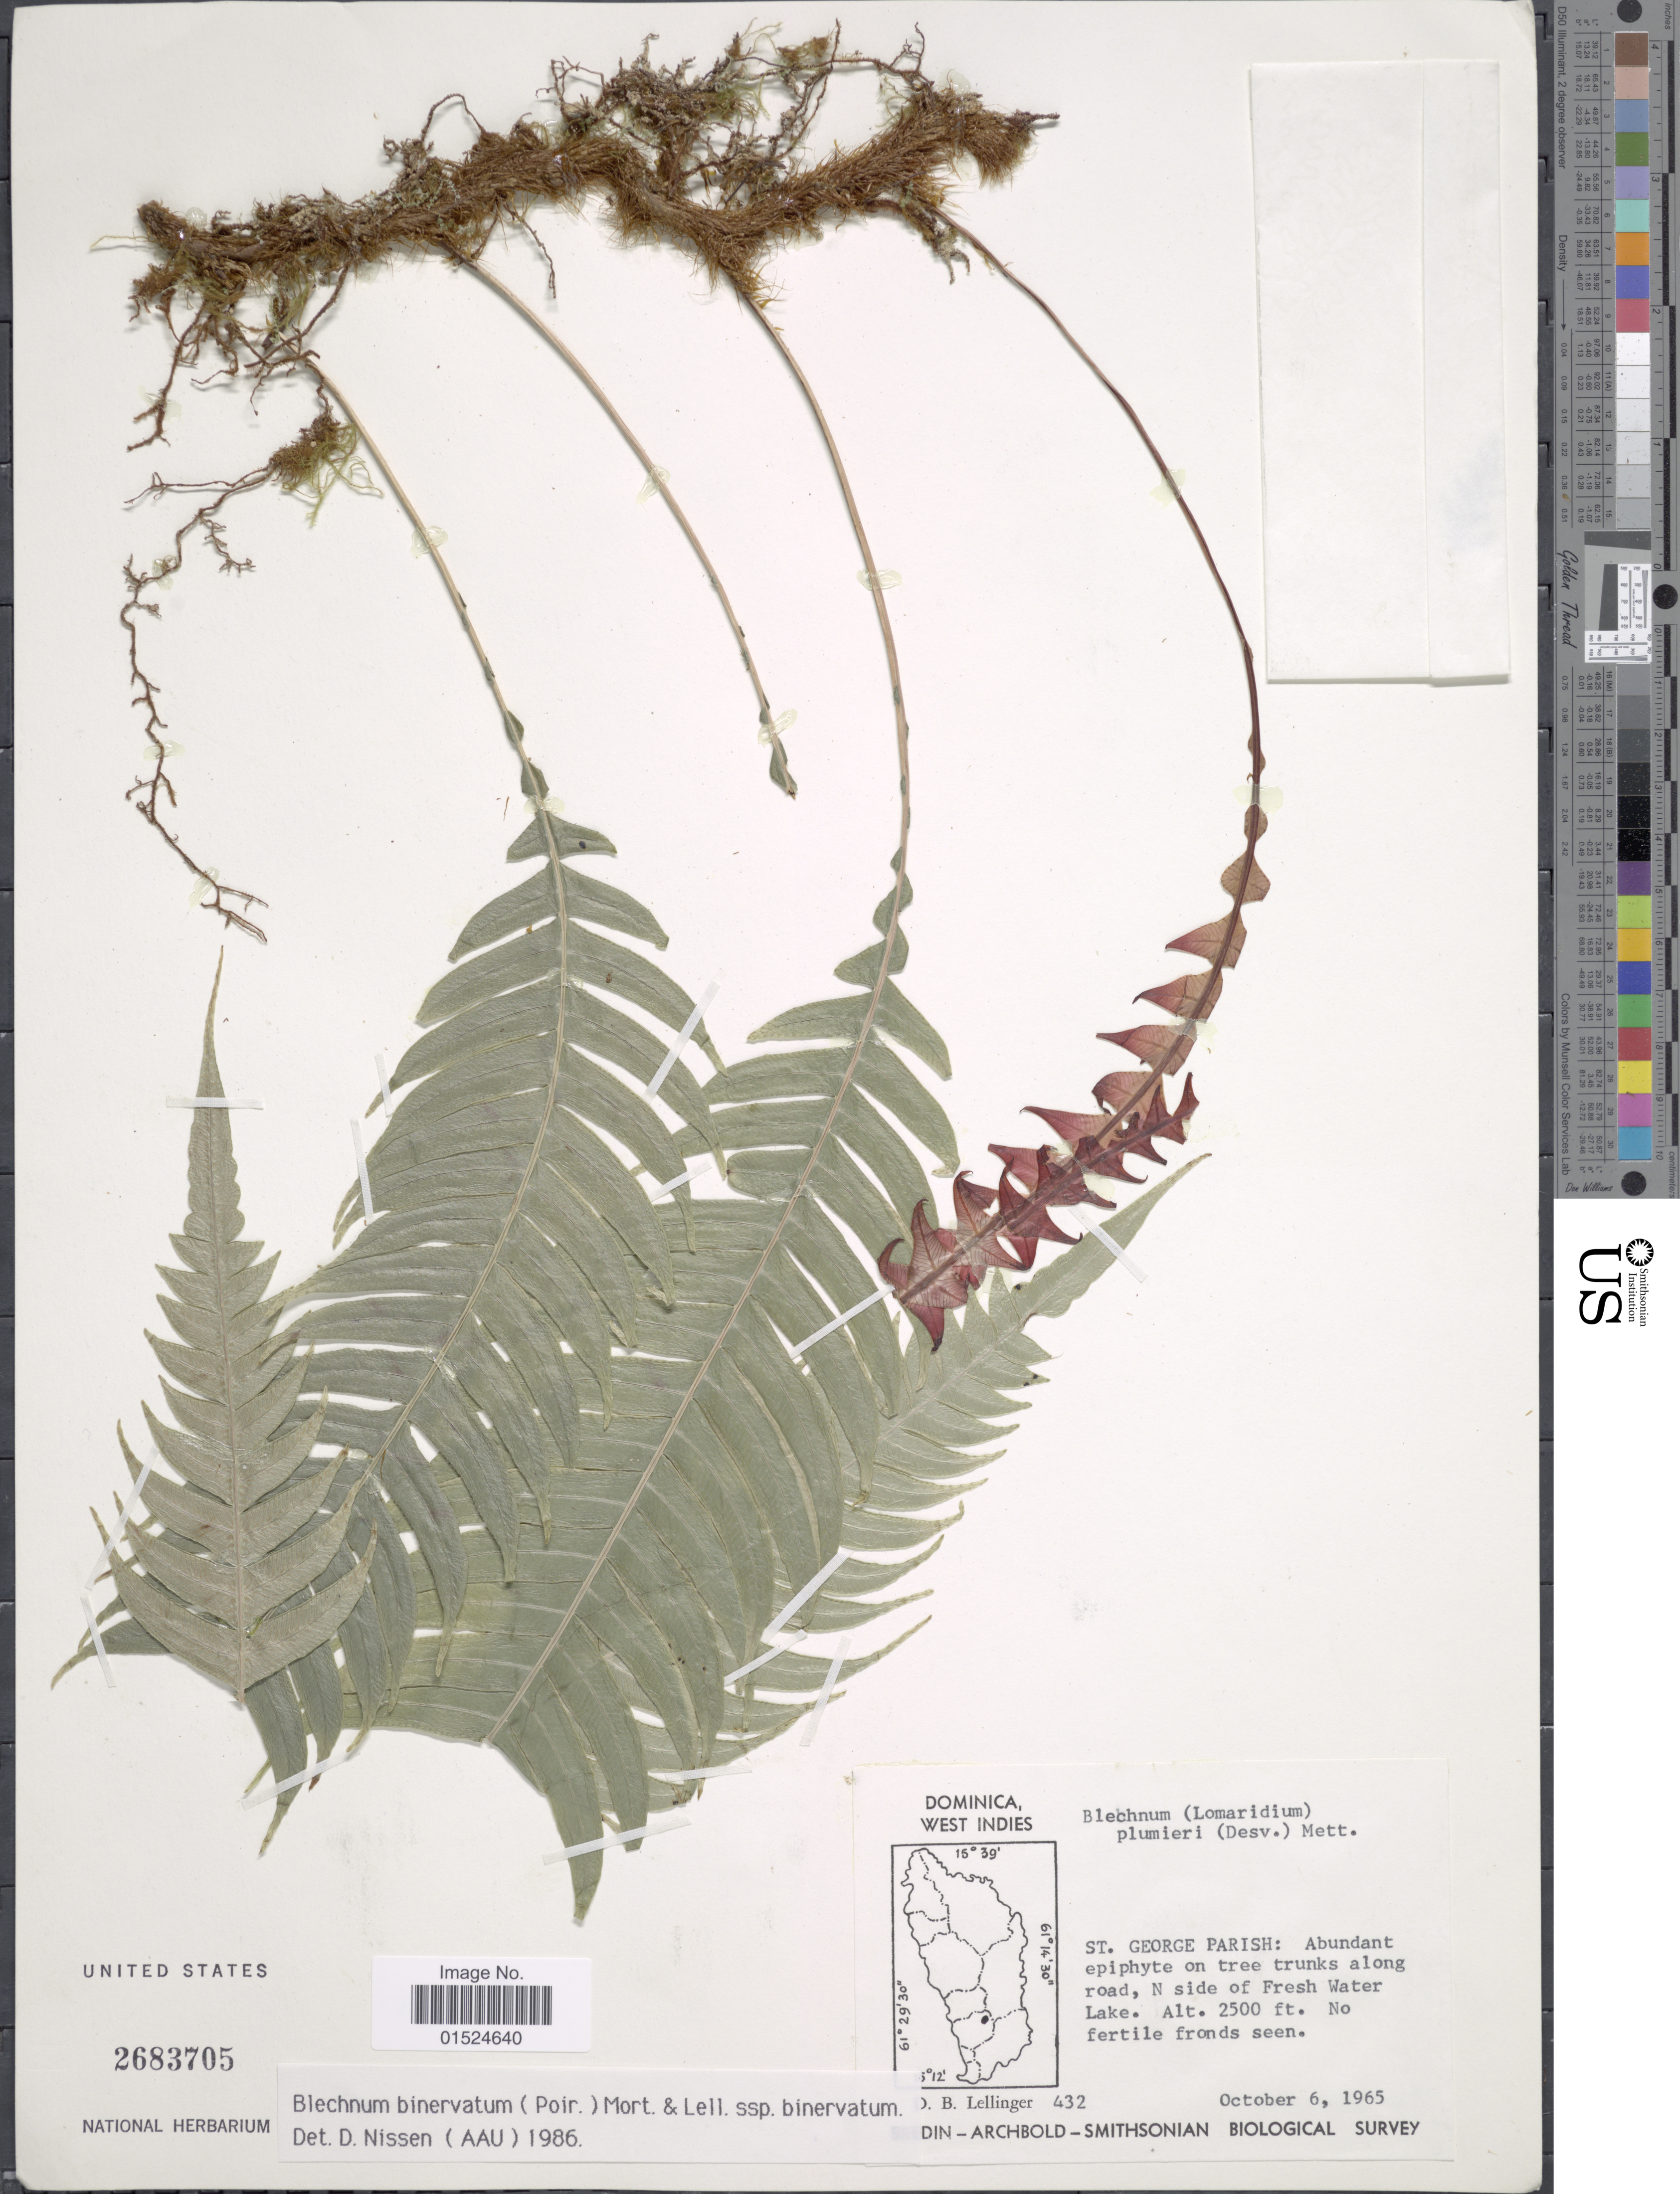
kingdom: Plantae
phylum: Tracheophyta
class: Polypodiopsida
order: Polypodiales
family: Blechnaceae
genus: Blechnum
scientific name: Blechnum binervatum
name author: (Poir.) C.V. Morton & Lellinger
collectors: D. B. Lellinger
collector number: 432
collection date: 1965-10-06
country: Dominica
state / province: St. George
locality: West Indies, St. George Parish: Abundant epiphyte on tree trunks along road, N side of Fresh Water Lake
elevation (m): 762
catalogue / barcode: US 2683705